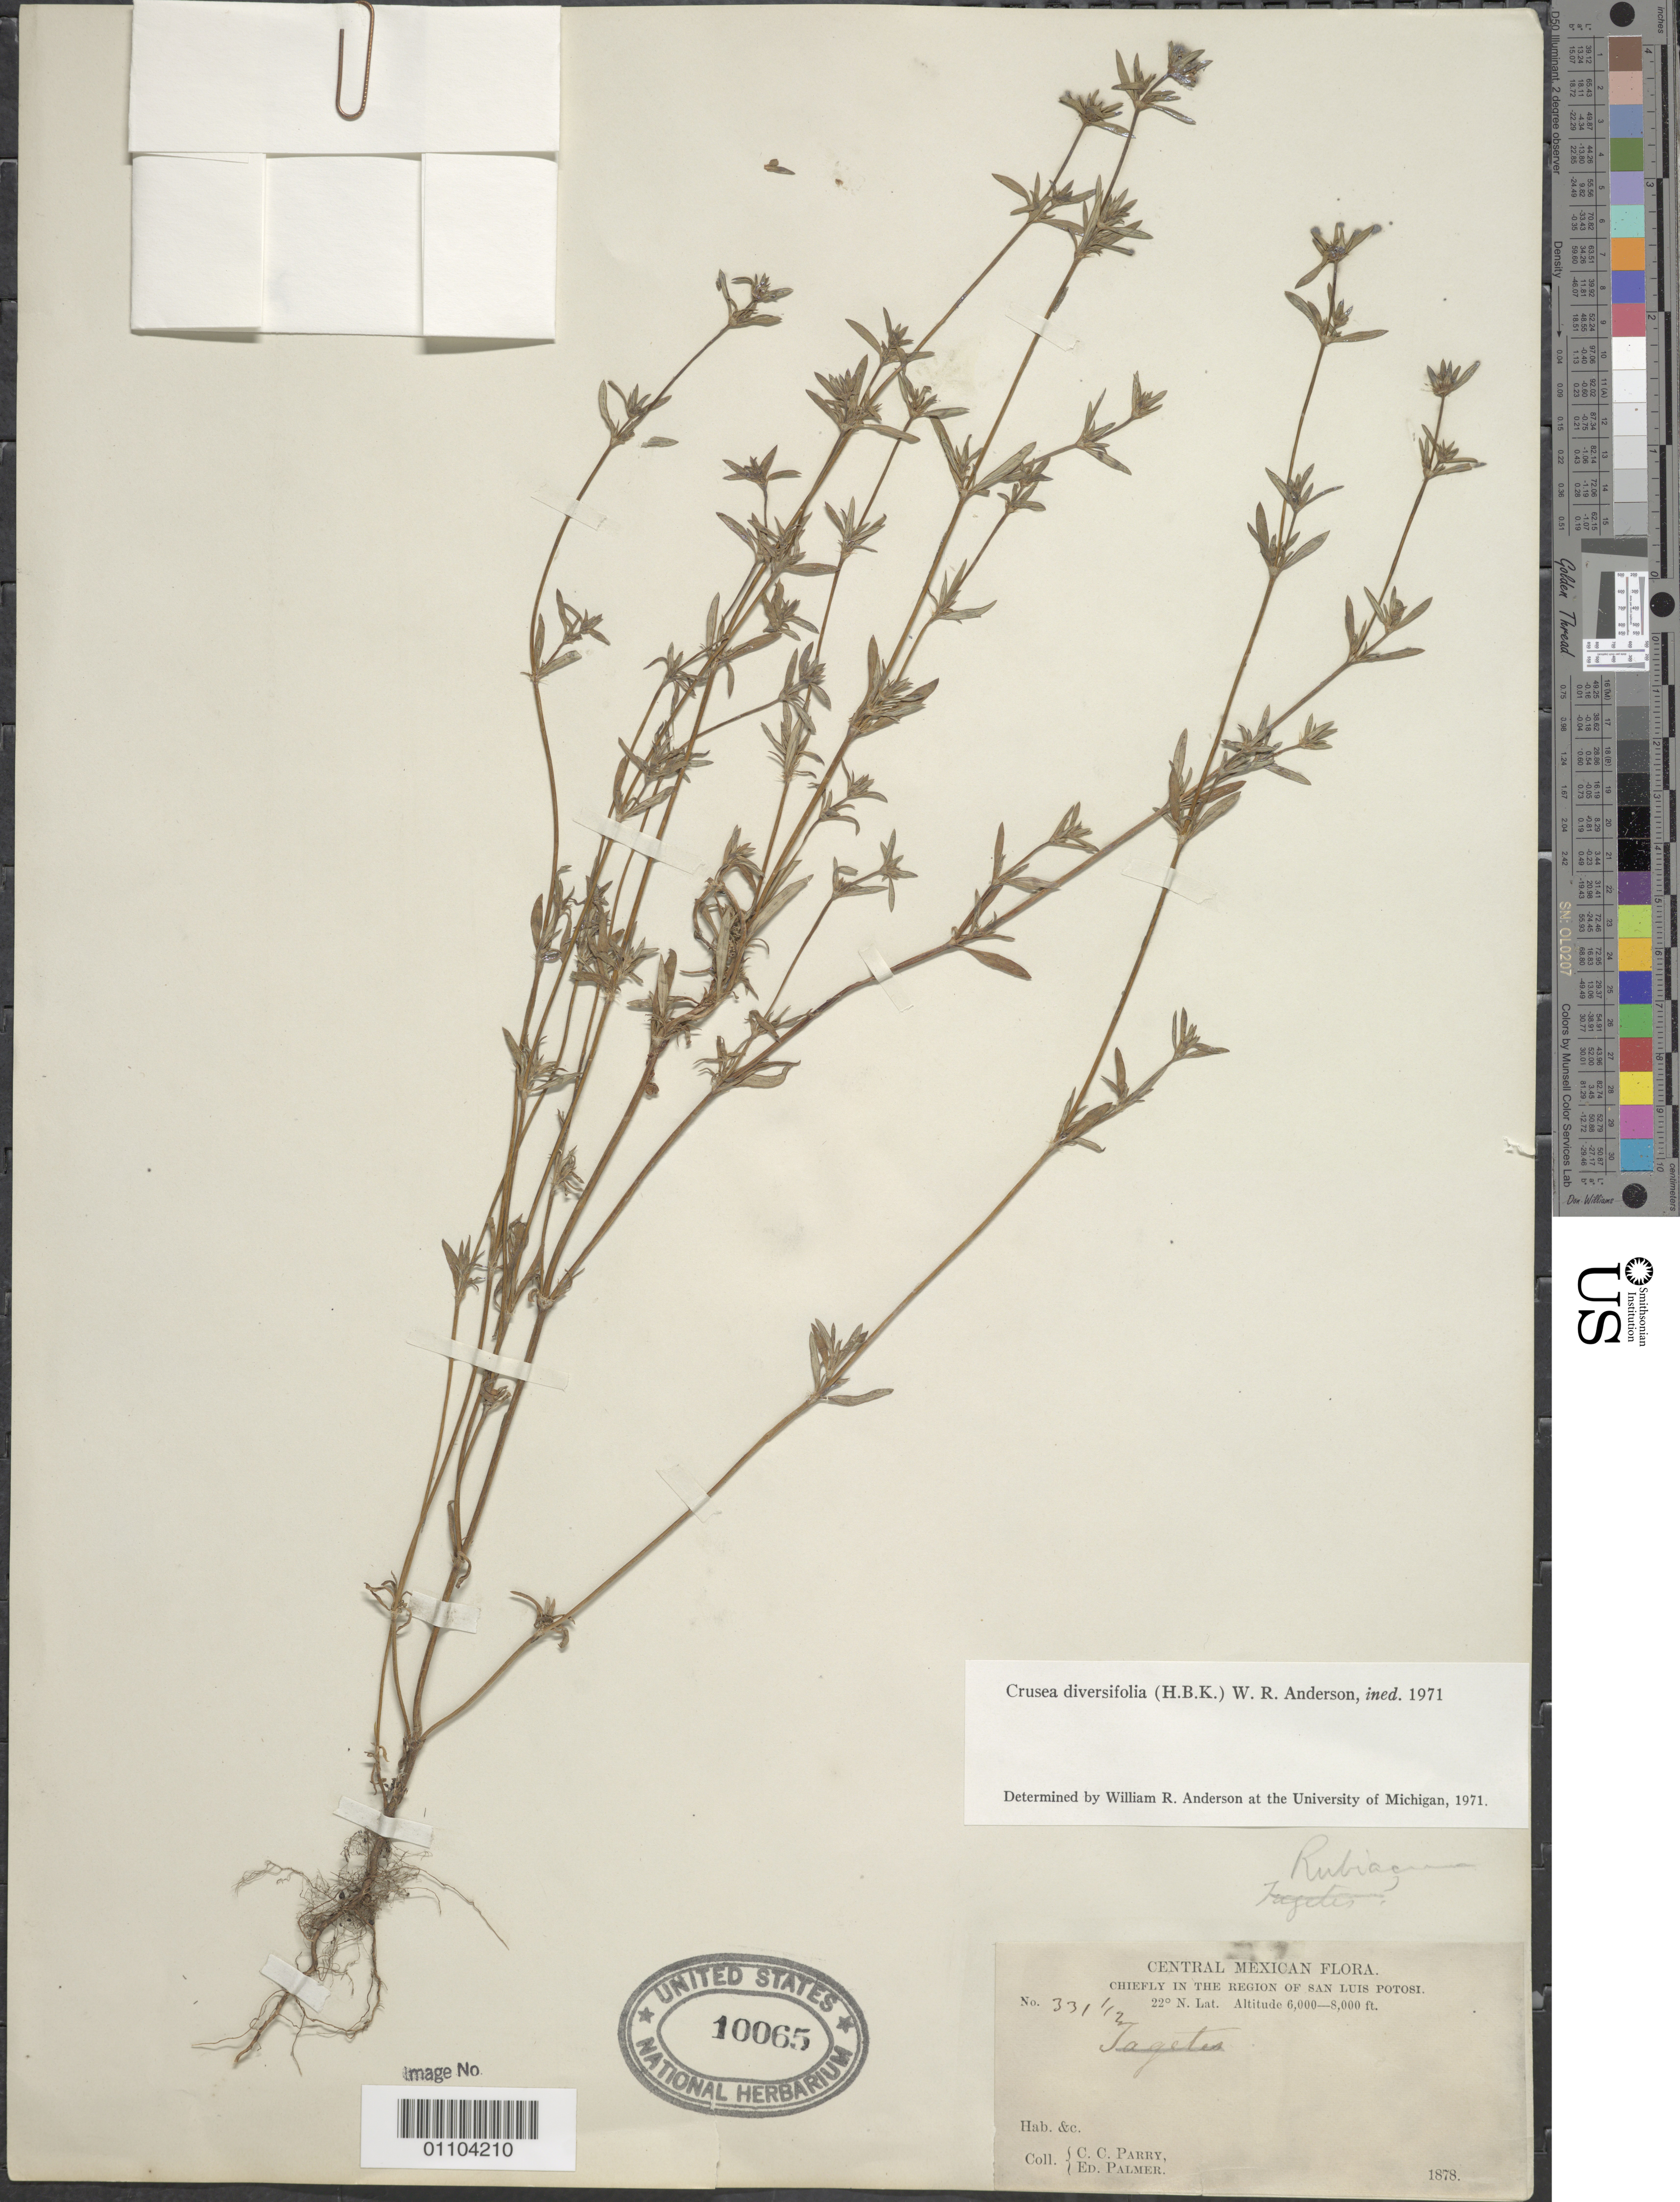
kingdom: Plantae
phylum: Tracheophyta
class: Magnoliopsida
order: Gentianales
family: Rubiaceae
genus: Crusea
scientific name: Crusea diversifolia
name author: (Kunth) W.R. Anderson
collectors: C. C. Parry & E. Palmer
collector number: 331.5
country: Mexico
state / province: San Luis Potosi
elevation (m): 1829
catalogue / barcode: US 10065